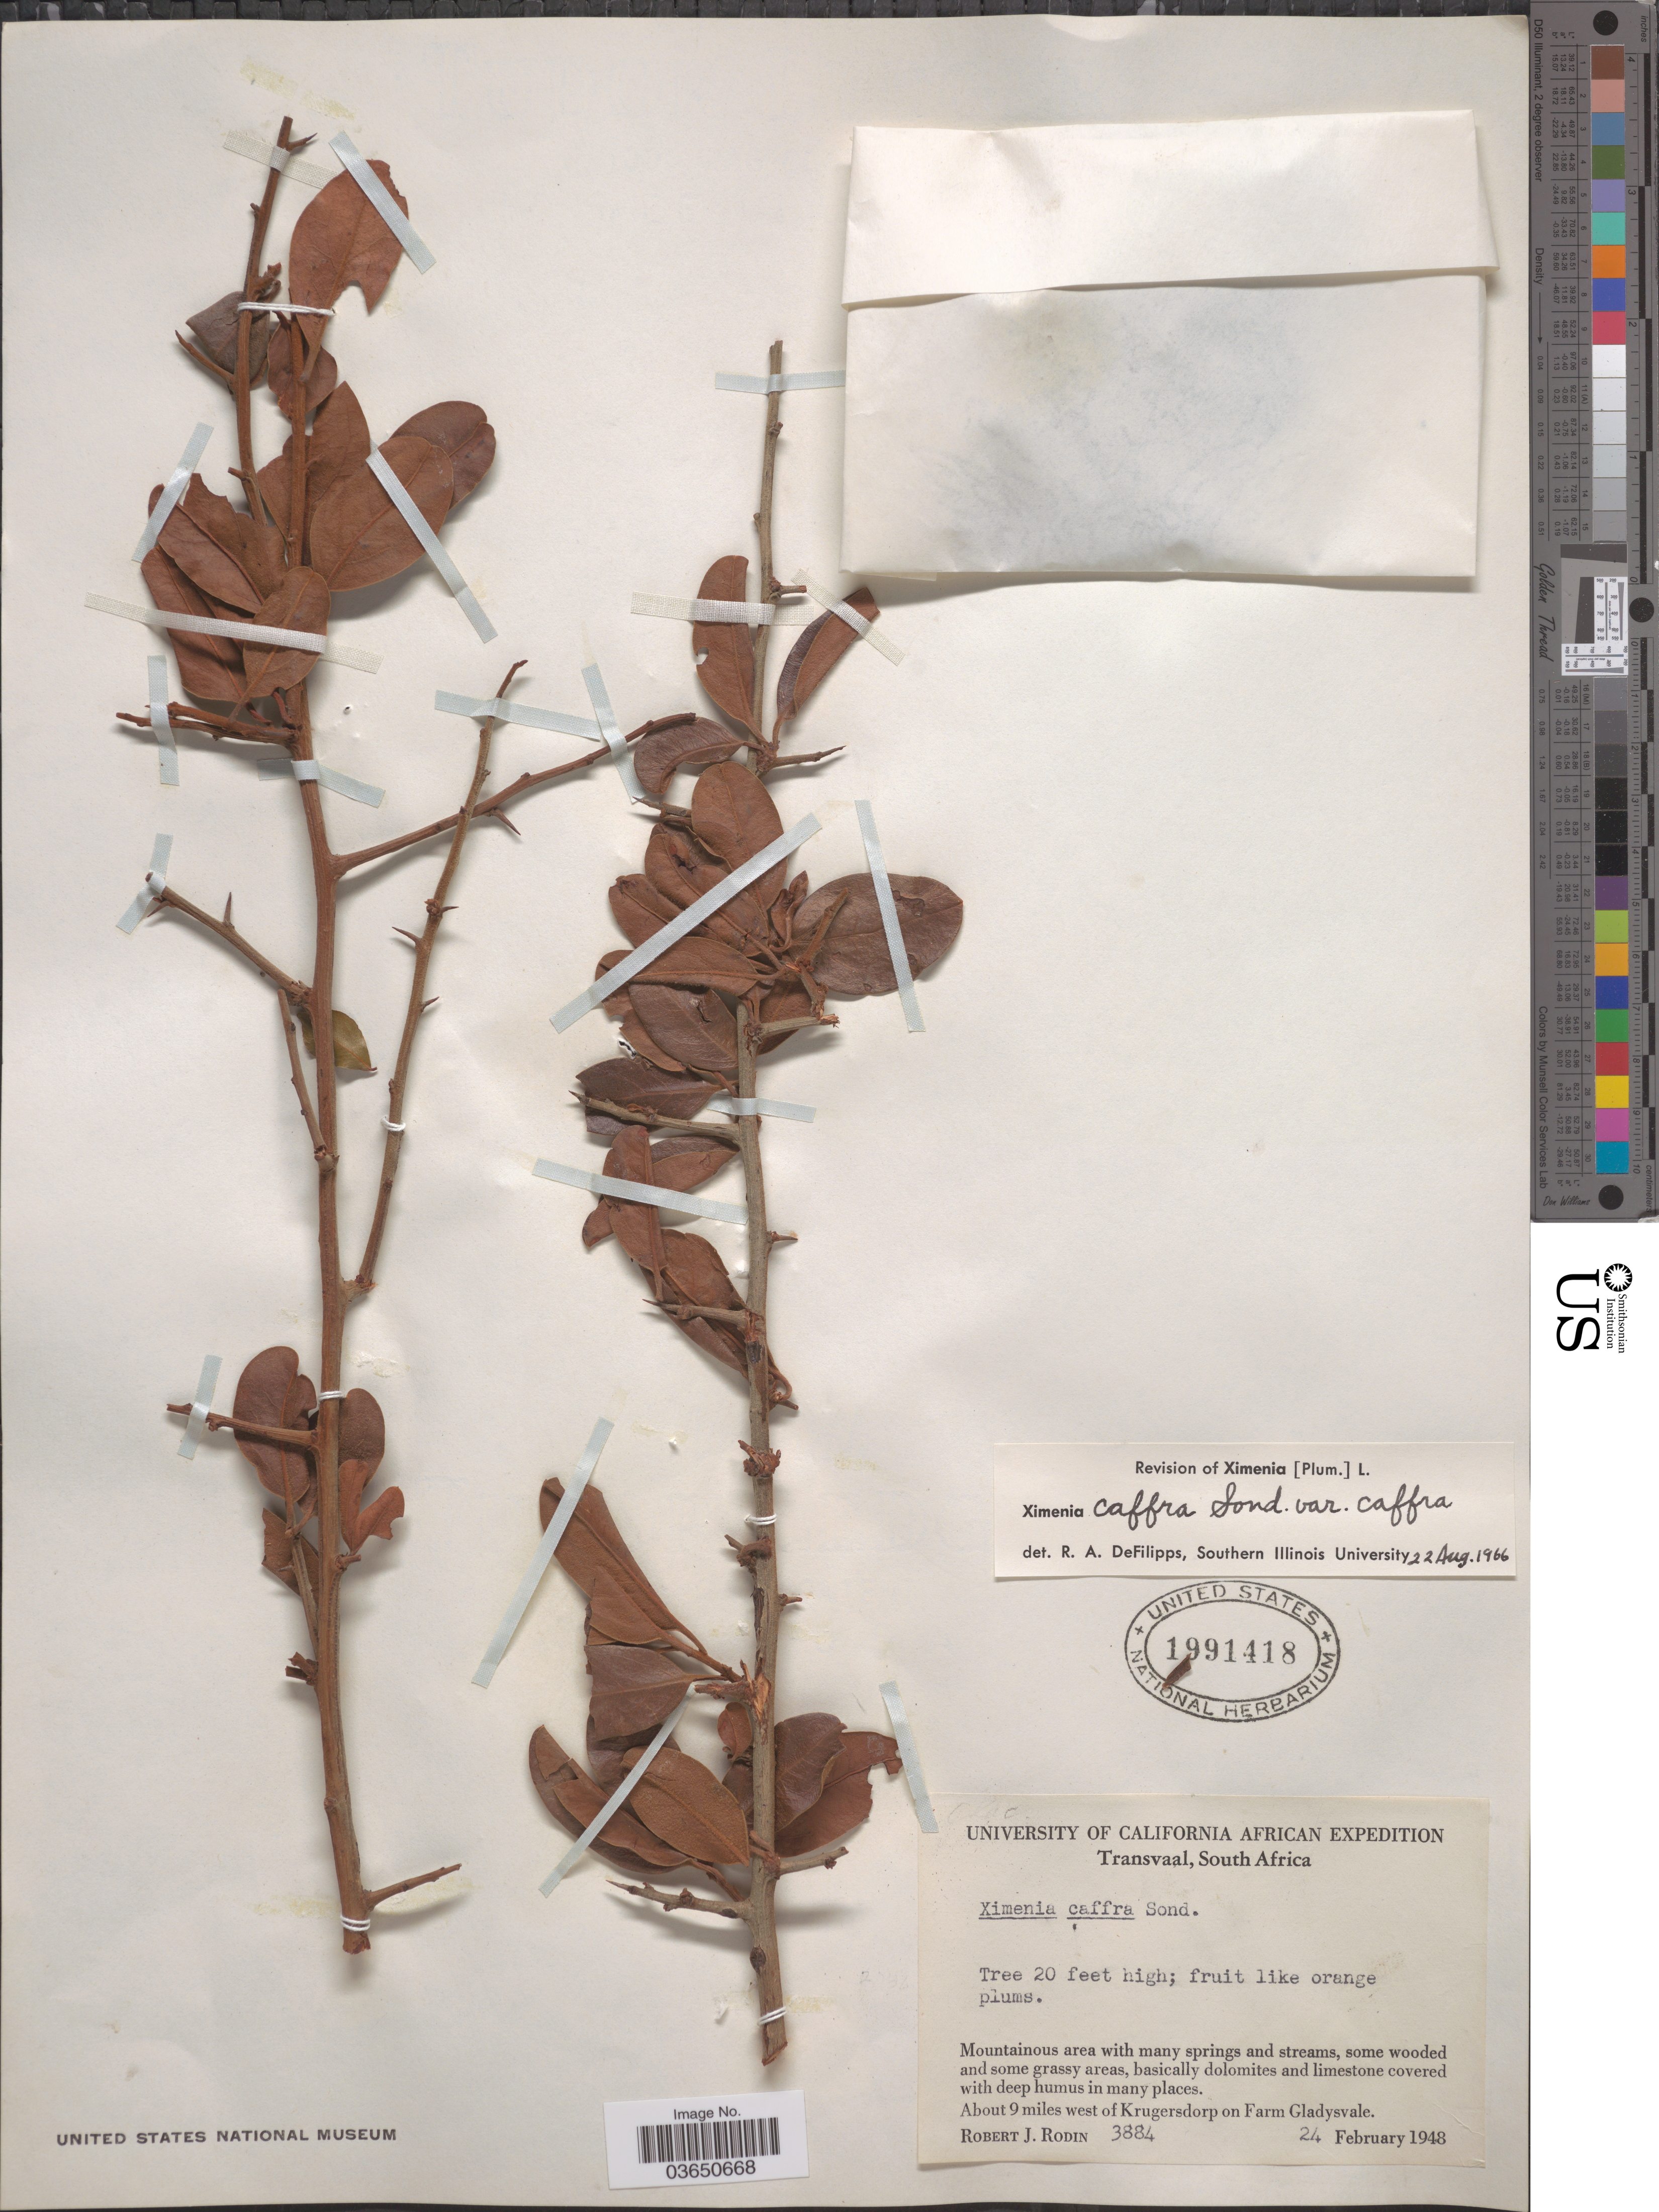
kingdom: Plantae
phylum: Tracheophyta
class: Magnoliopsida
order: Santalales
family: Ximeniaceae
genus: Ximenia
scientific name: Ximenia caffra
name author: Sond.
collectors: R. J. Rodin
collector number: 3884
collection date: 1948-02-24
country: South Africa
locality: Transvaal. About 9 miles west of Krugersdorp on Farm Gladysvale.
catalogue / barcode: US 1991418